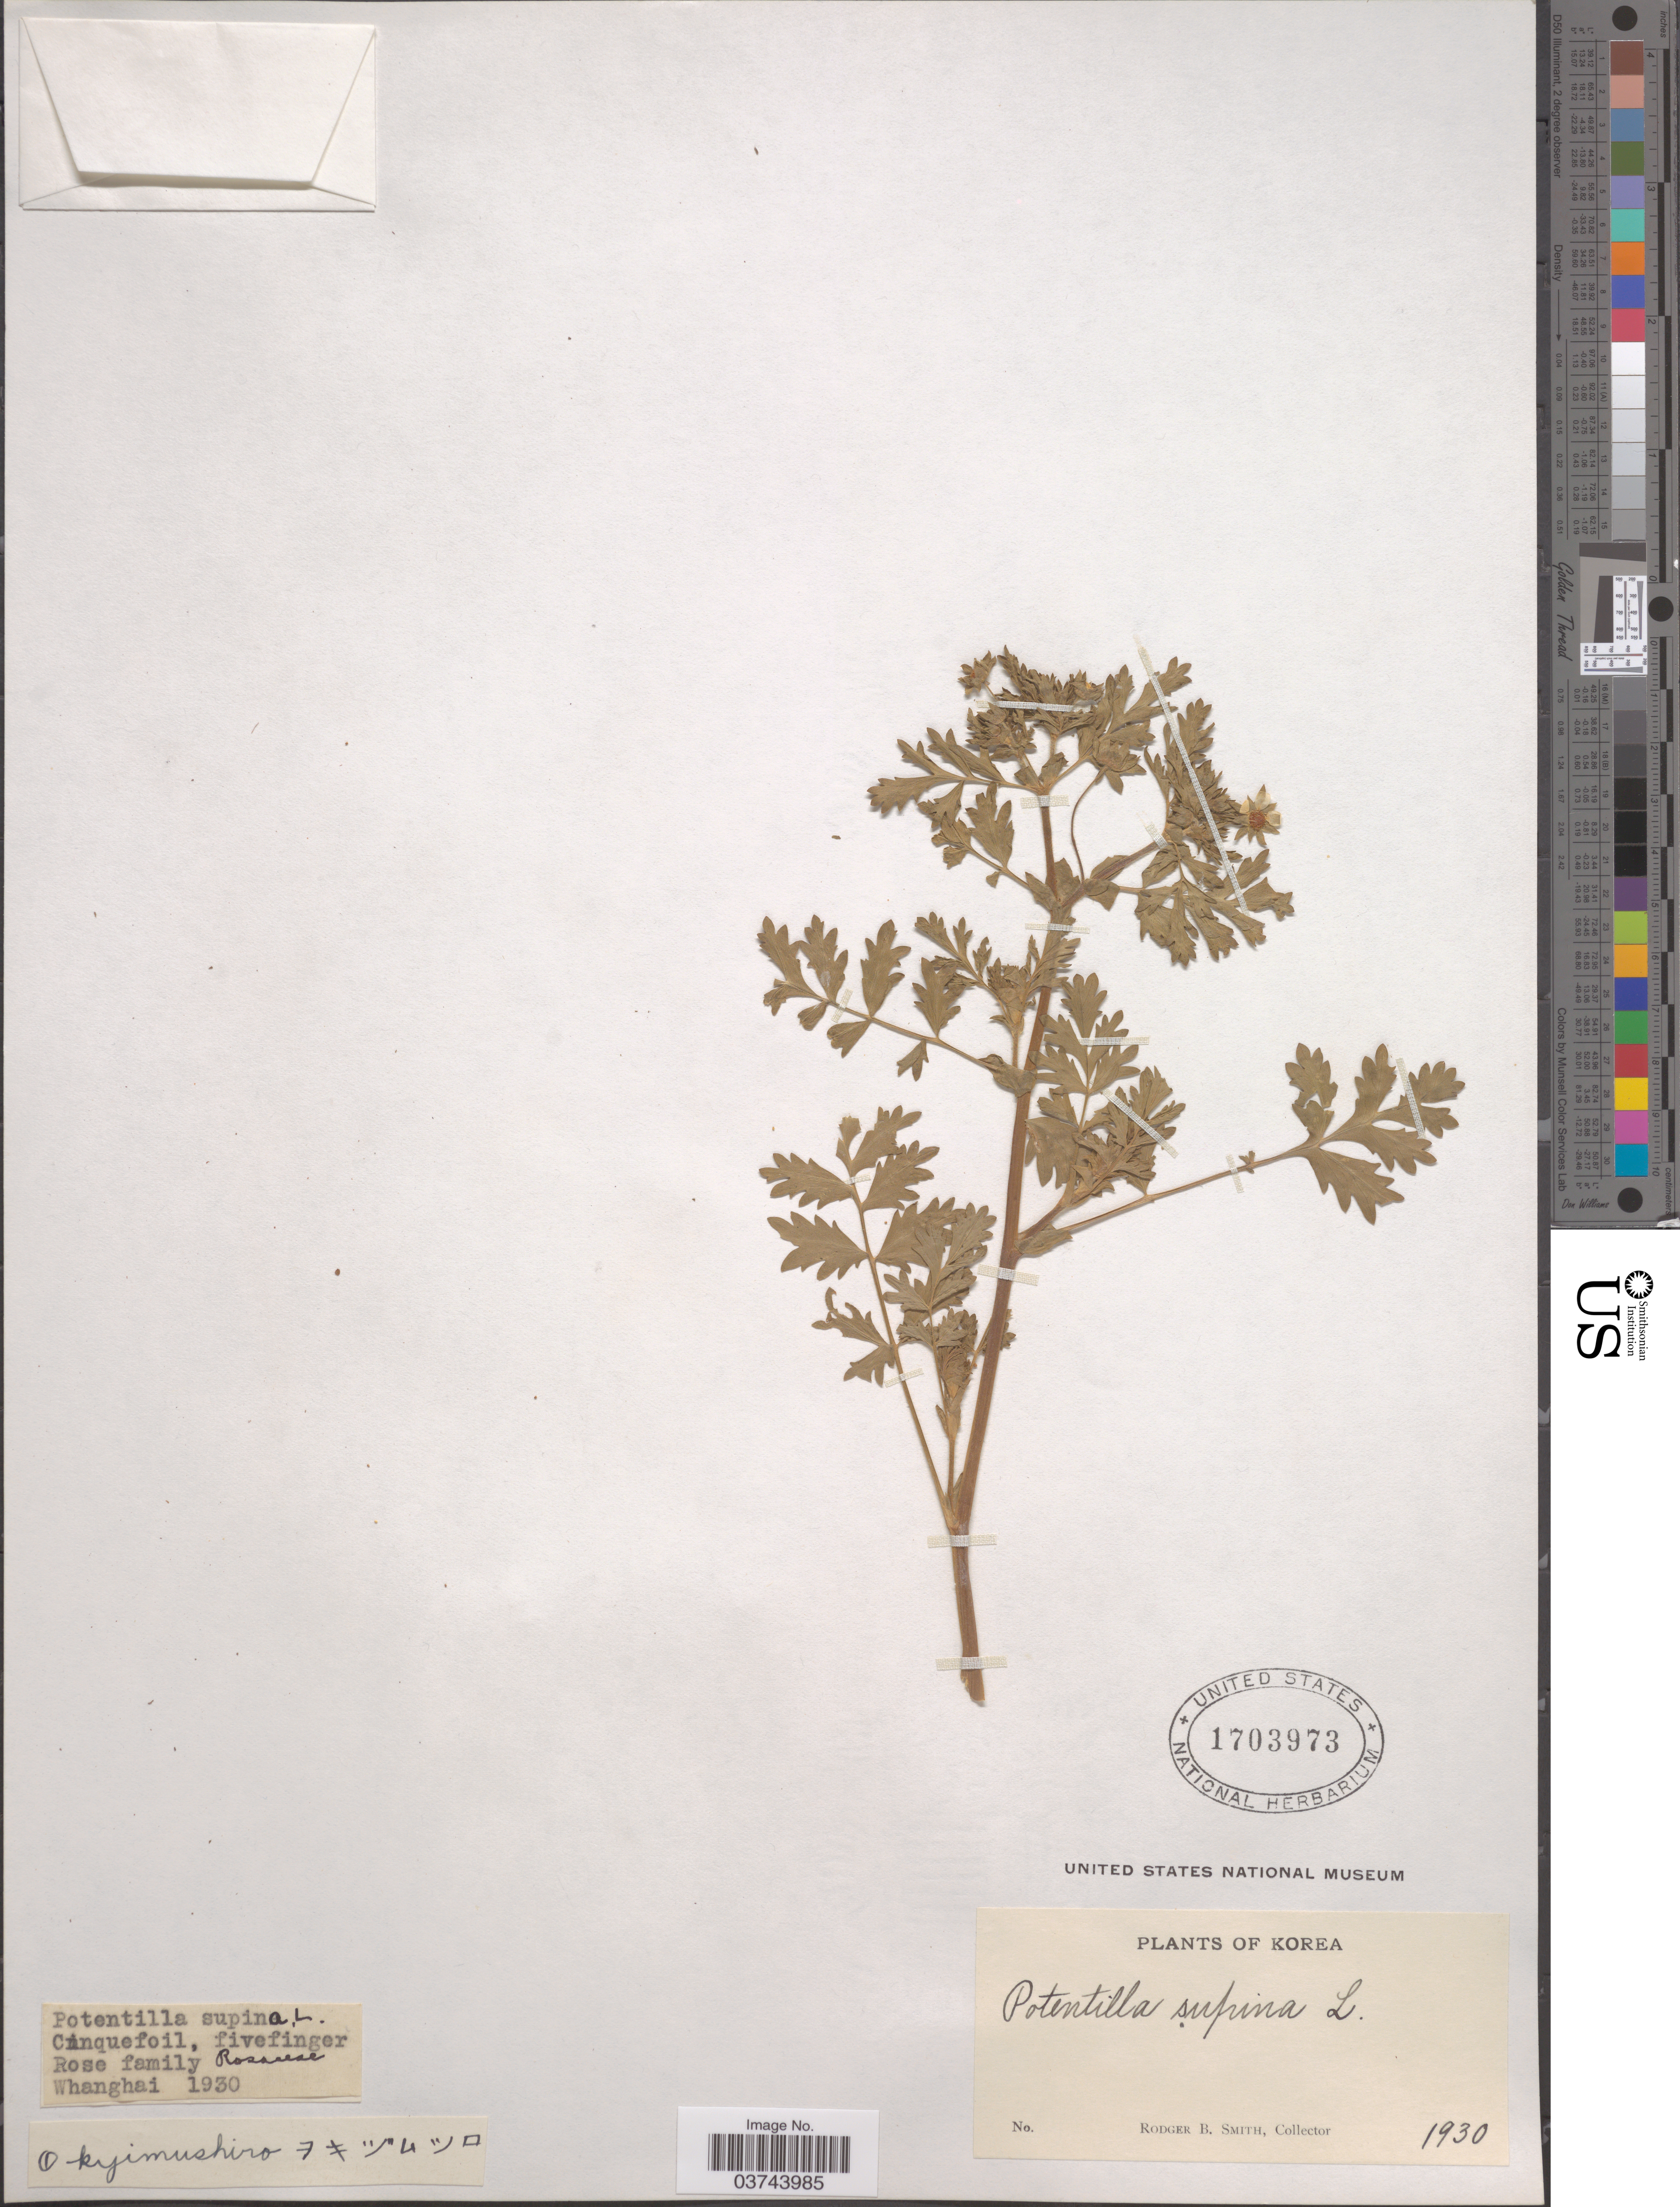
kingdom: Plantae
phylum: Tracheophyta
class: Magnoliopsida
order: Rosales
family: Rosaceae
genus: Potentilla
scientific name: Potentilla supina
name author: L.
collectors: R. B. Smith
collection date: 1930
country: North Korea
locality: Whanghai. Korea.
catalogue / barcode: US 1703973